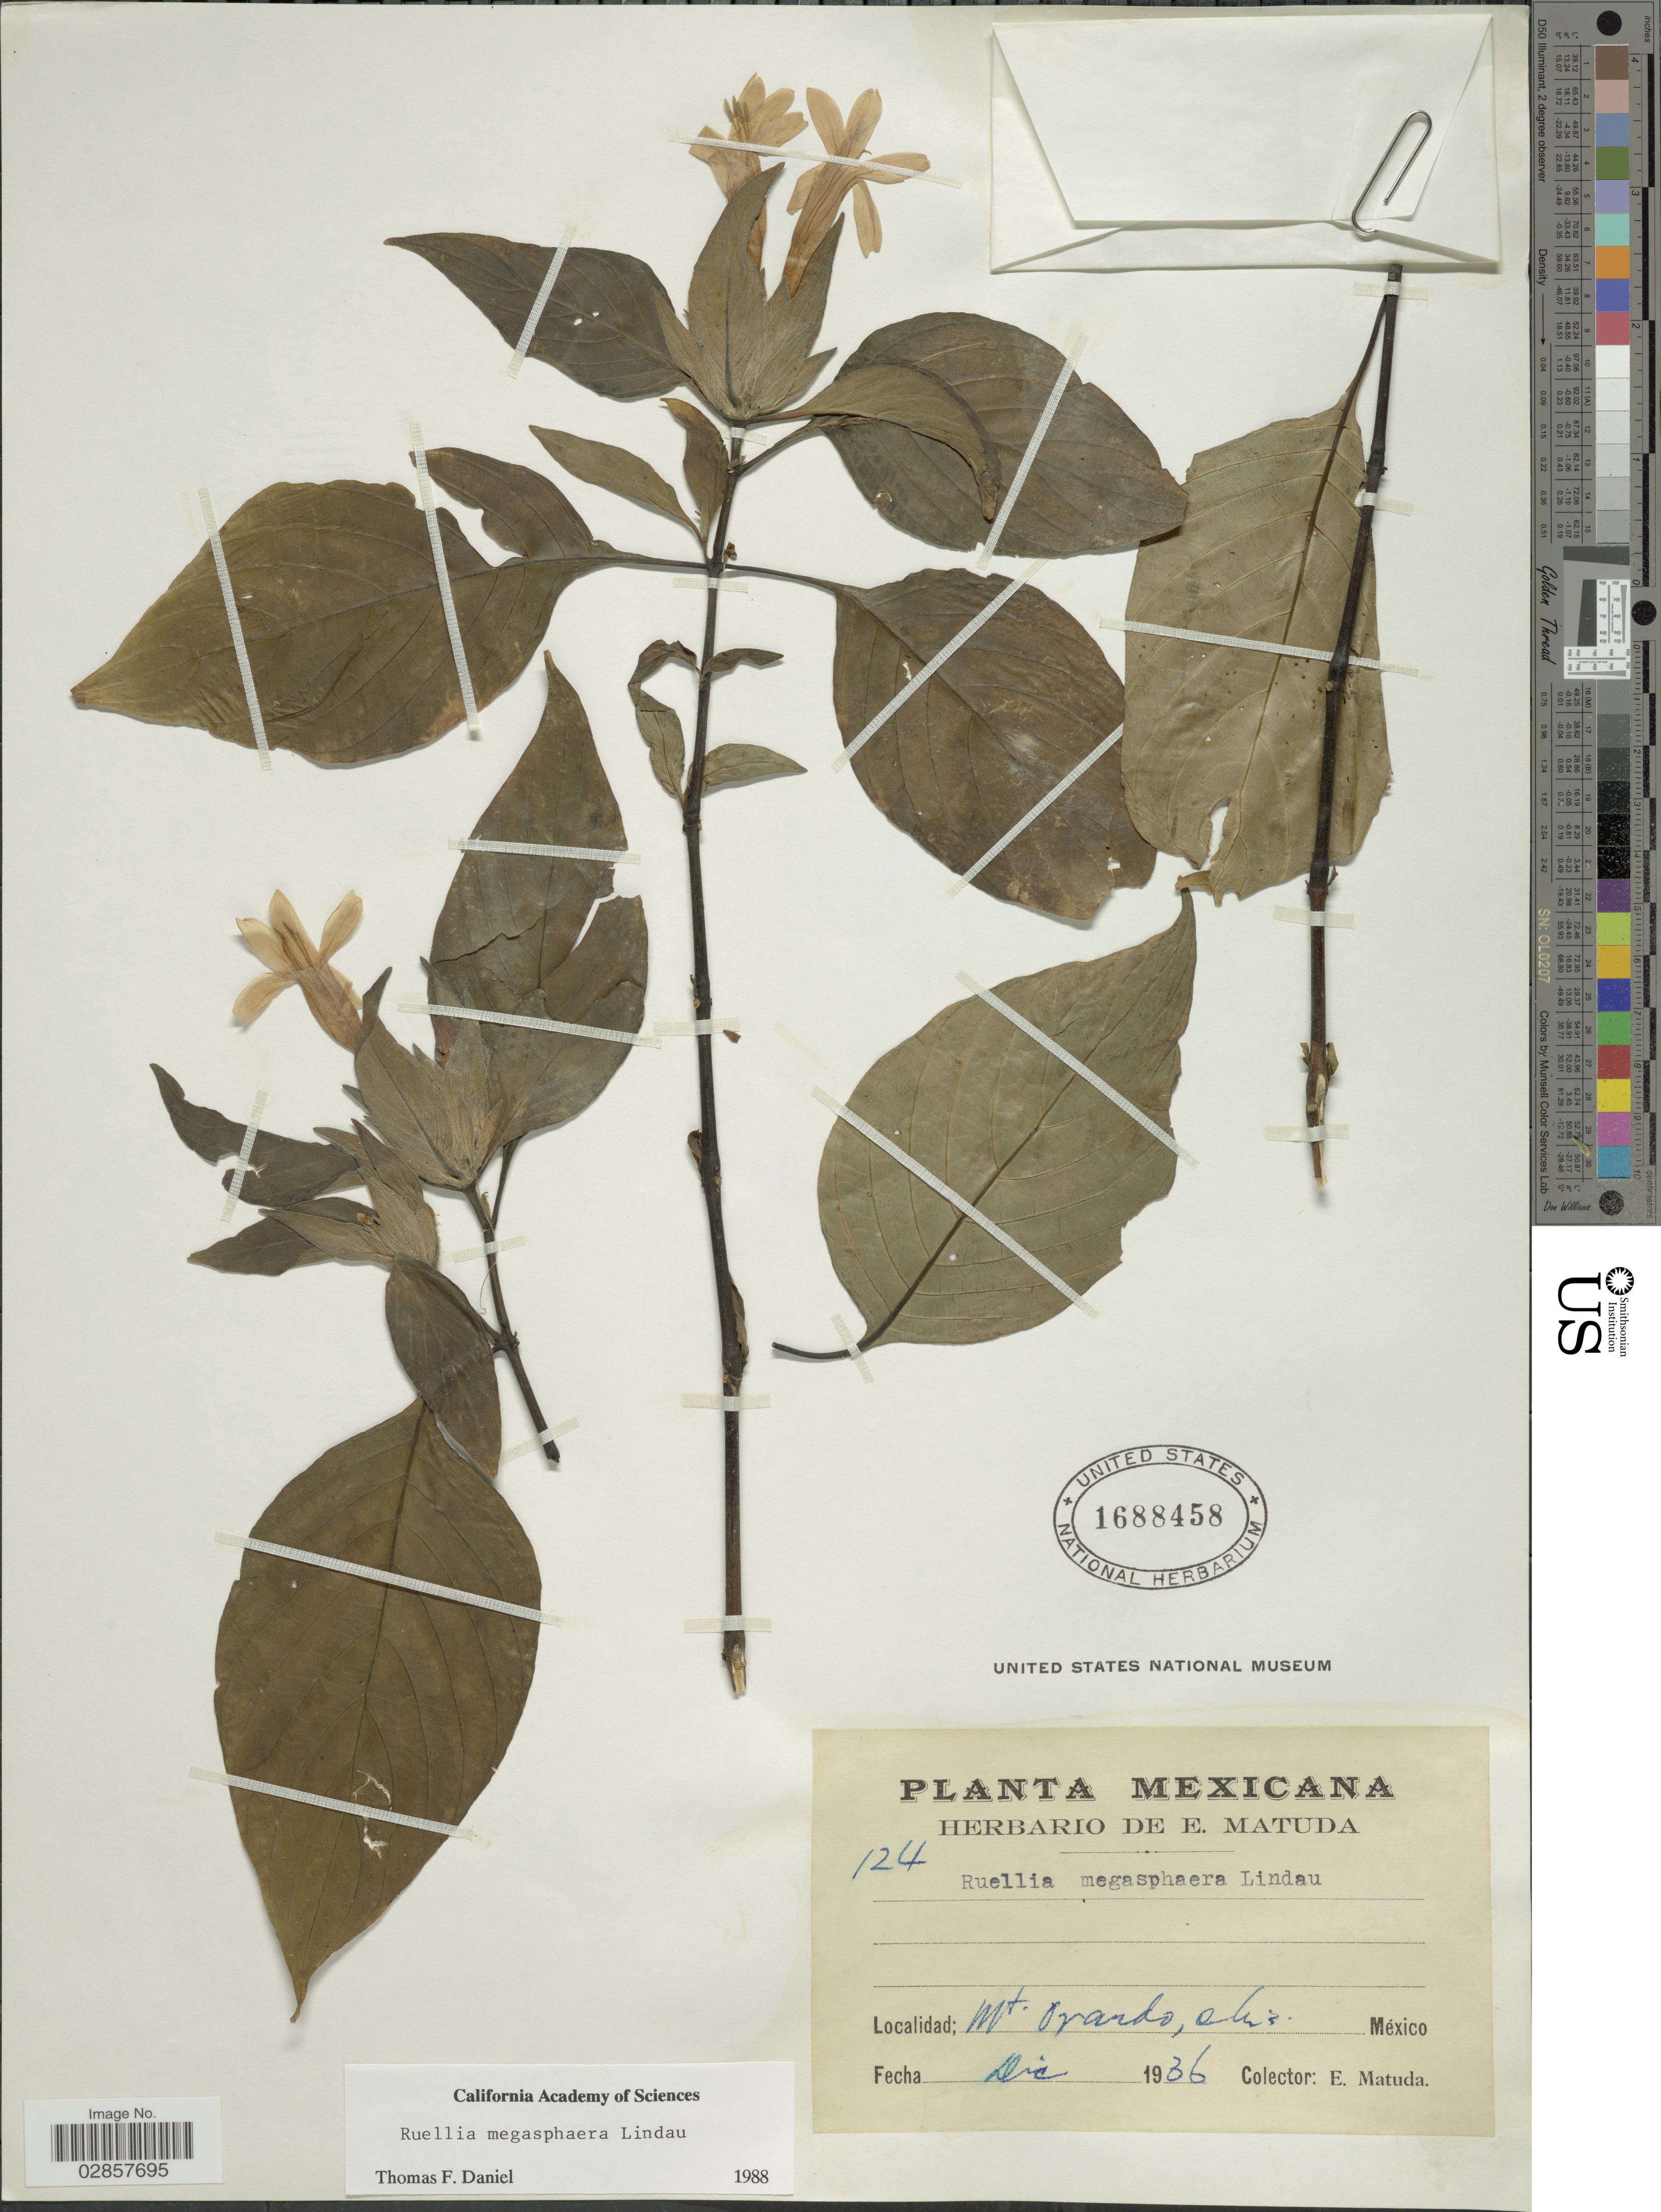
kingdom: Plantae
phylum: Tracheophyta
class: Magnoliopsida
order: Lamiales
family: Acanthaceae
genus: Ruellia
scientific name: Ruellia megasphaera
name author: Lindau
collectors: E. Matuda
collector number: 124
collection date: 1936-12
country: Mexico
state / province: Chiapas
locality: Mt. Ovado.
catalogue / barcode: US 1688458